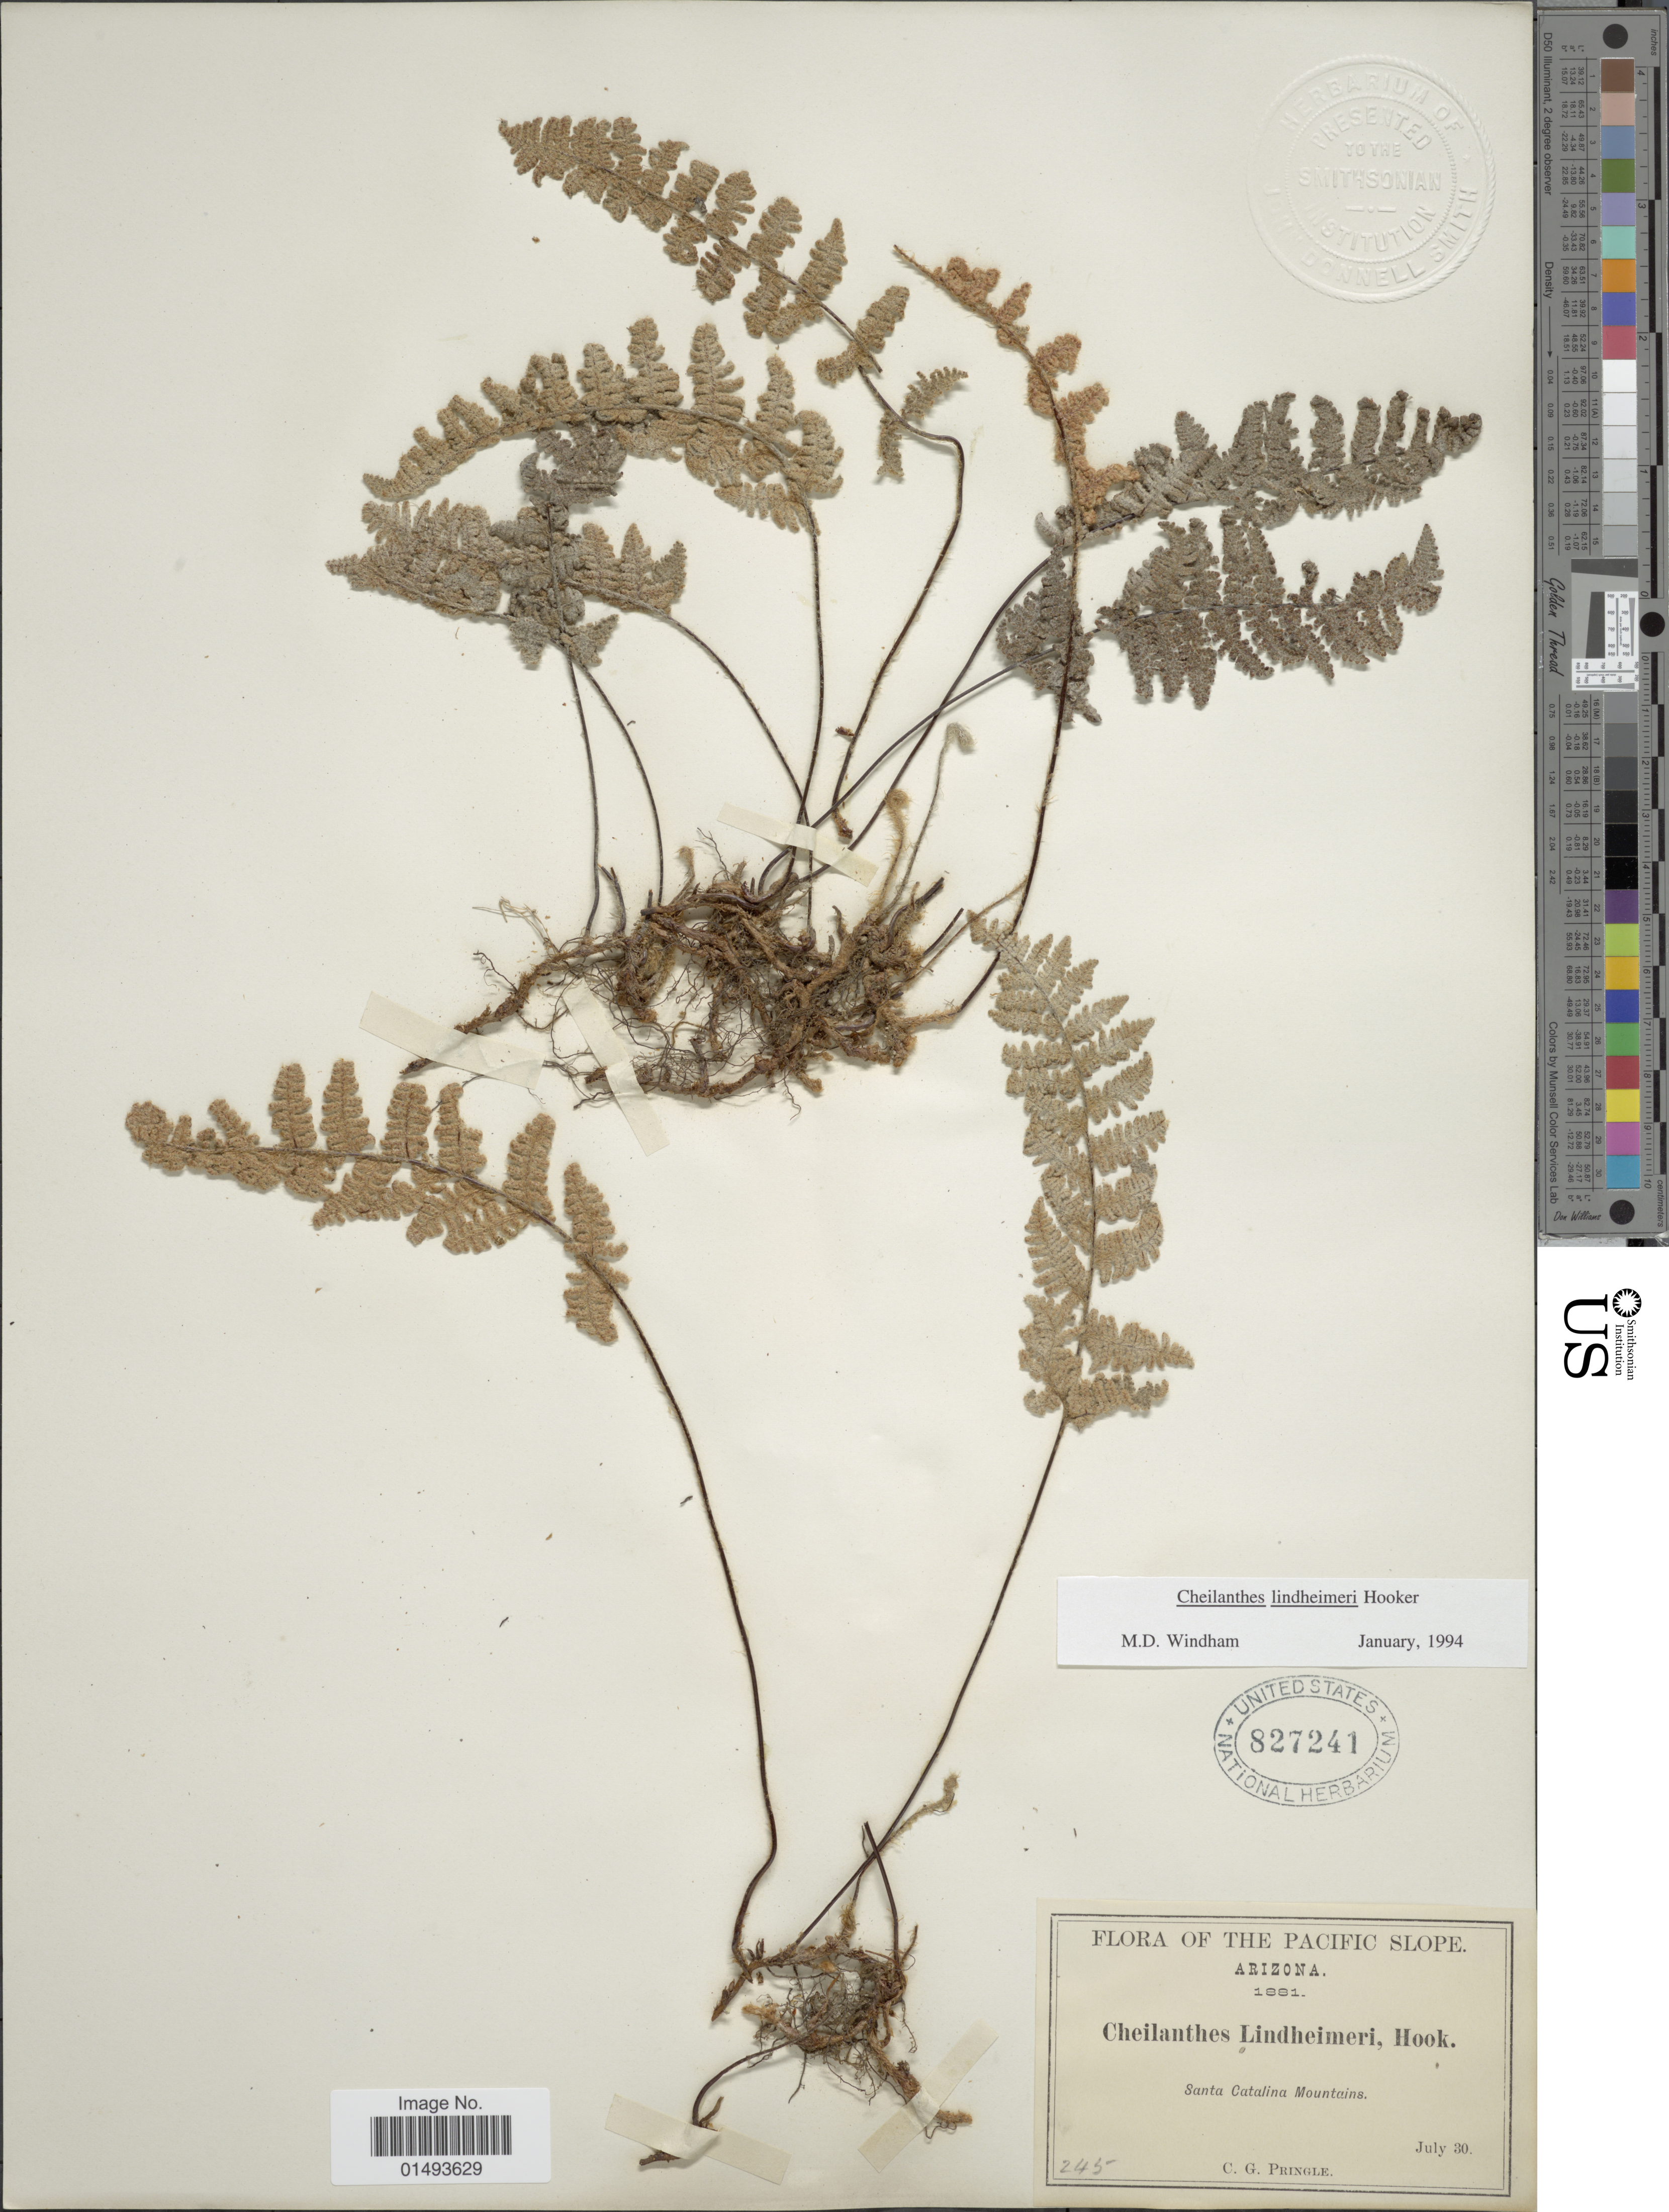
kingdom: Plantae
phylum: Tracheophyta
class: Polypodiopsida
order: Polypodiales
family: Pteridaceae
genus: Myriopteris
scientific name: Myriopteris lindheimeri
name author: (Hook.) J. Sm.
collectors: C. G. Pringle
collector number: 245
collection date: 1881-07-30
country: United States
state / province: Arizona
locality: Flora of the Pacific Slope, Santa Catalina Mountains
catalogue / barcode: US 827241